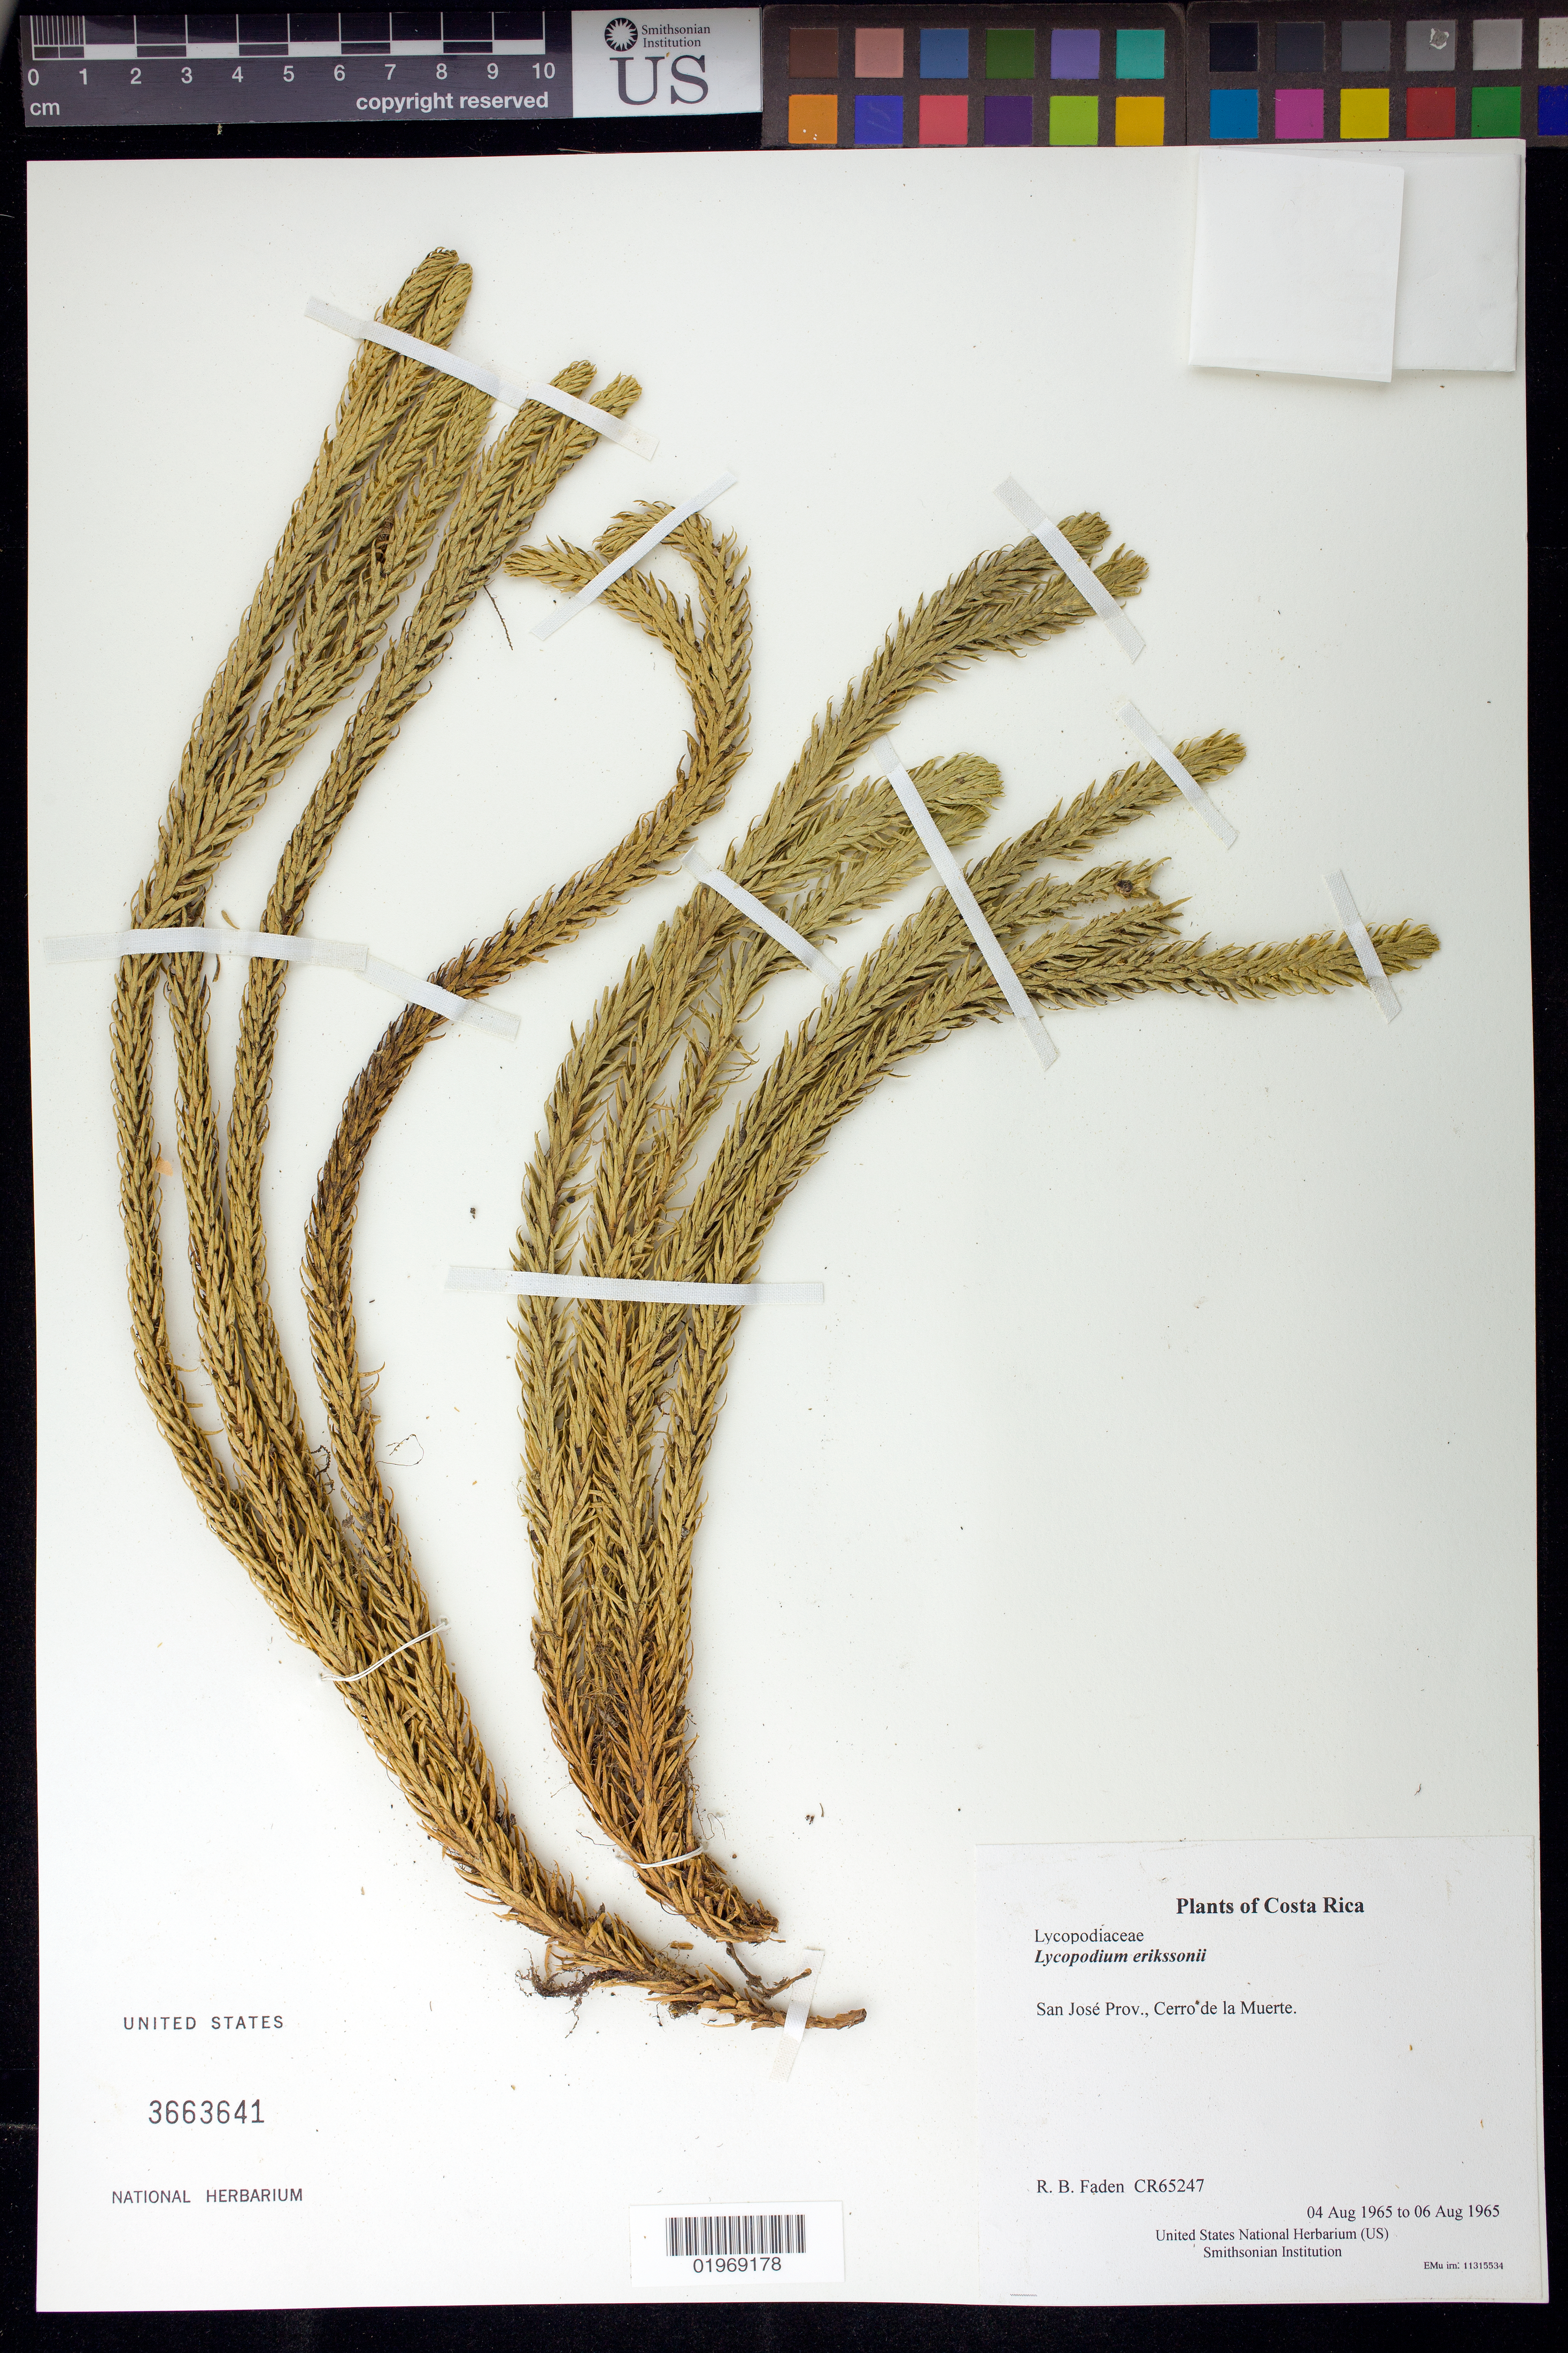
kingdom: Plantae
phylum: Tracheophyta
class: Lycopodiopsida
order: Lycopodiales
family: Lycopodiaceae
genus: Phlegmariurus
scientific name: Phlegmariurus talamancanus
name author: (B. Øllg.) B. Øllg.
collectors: R. B. Faden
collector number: CR65247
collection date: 1965-08-04/1965-08-06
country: Costa Rica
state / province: San José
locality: Cerro de la Muerte.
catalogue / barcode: US 3663641